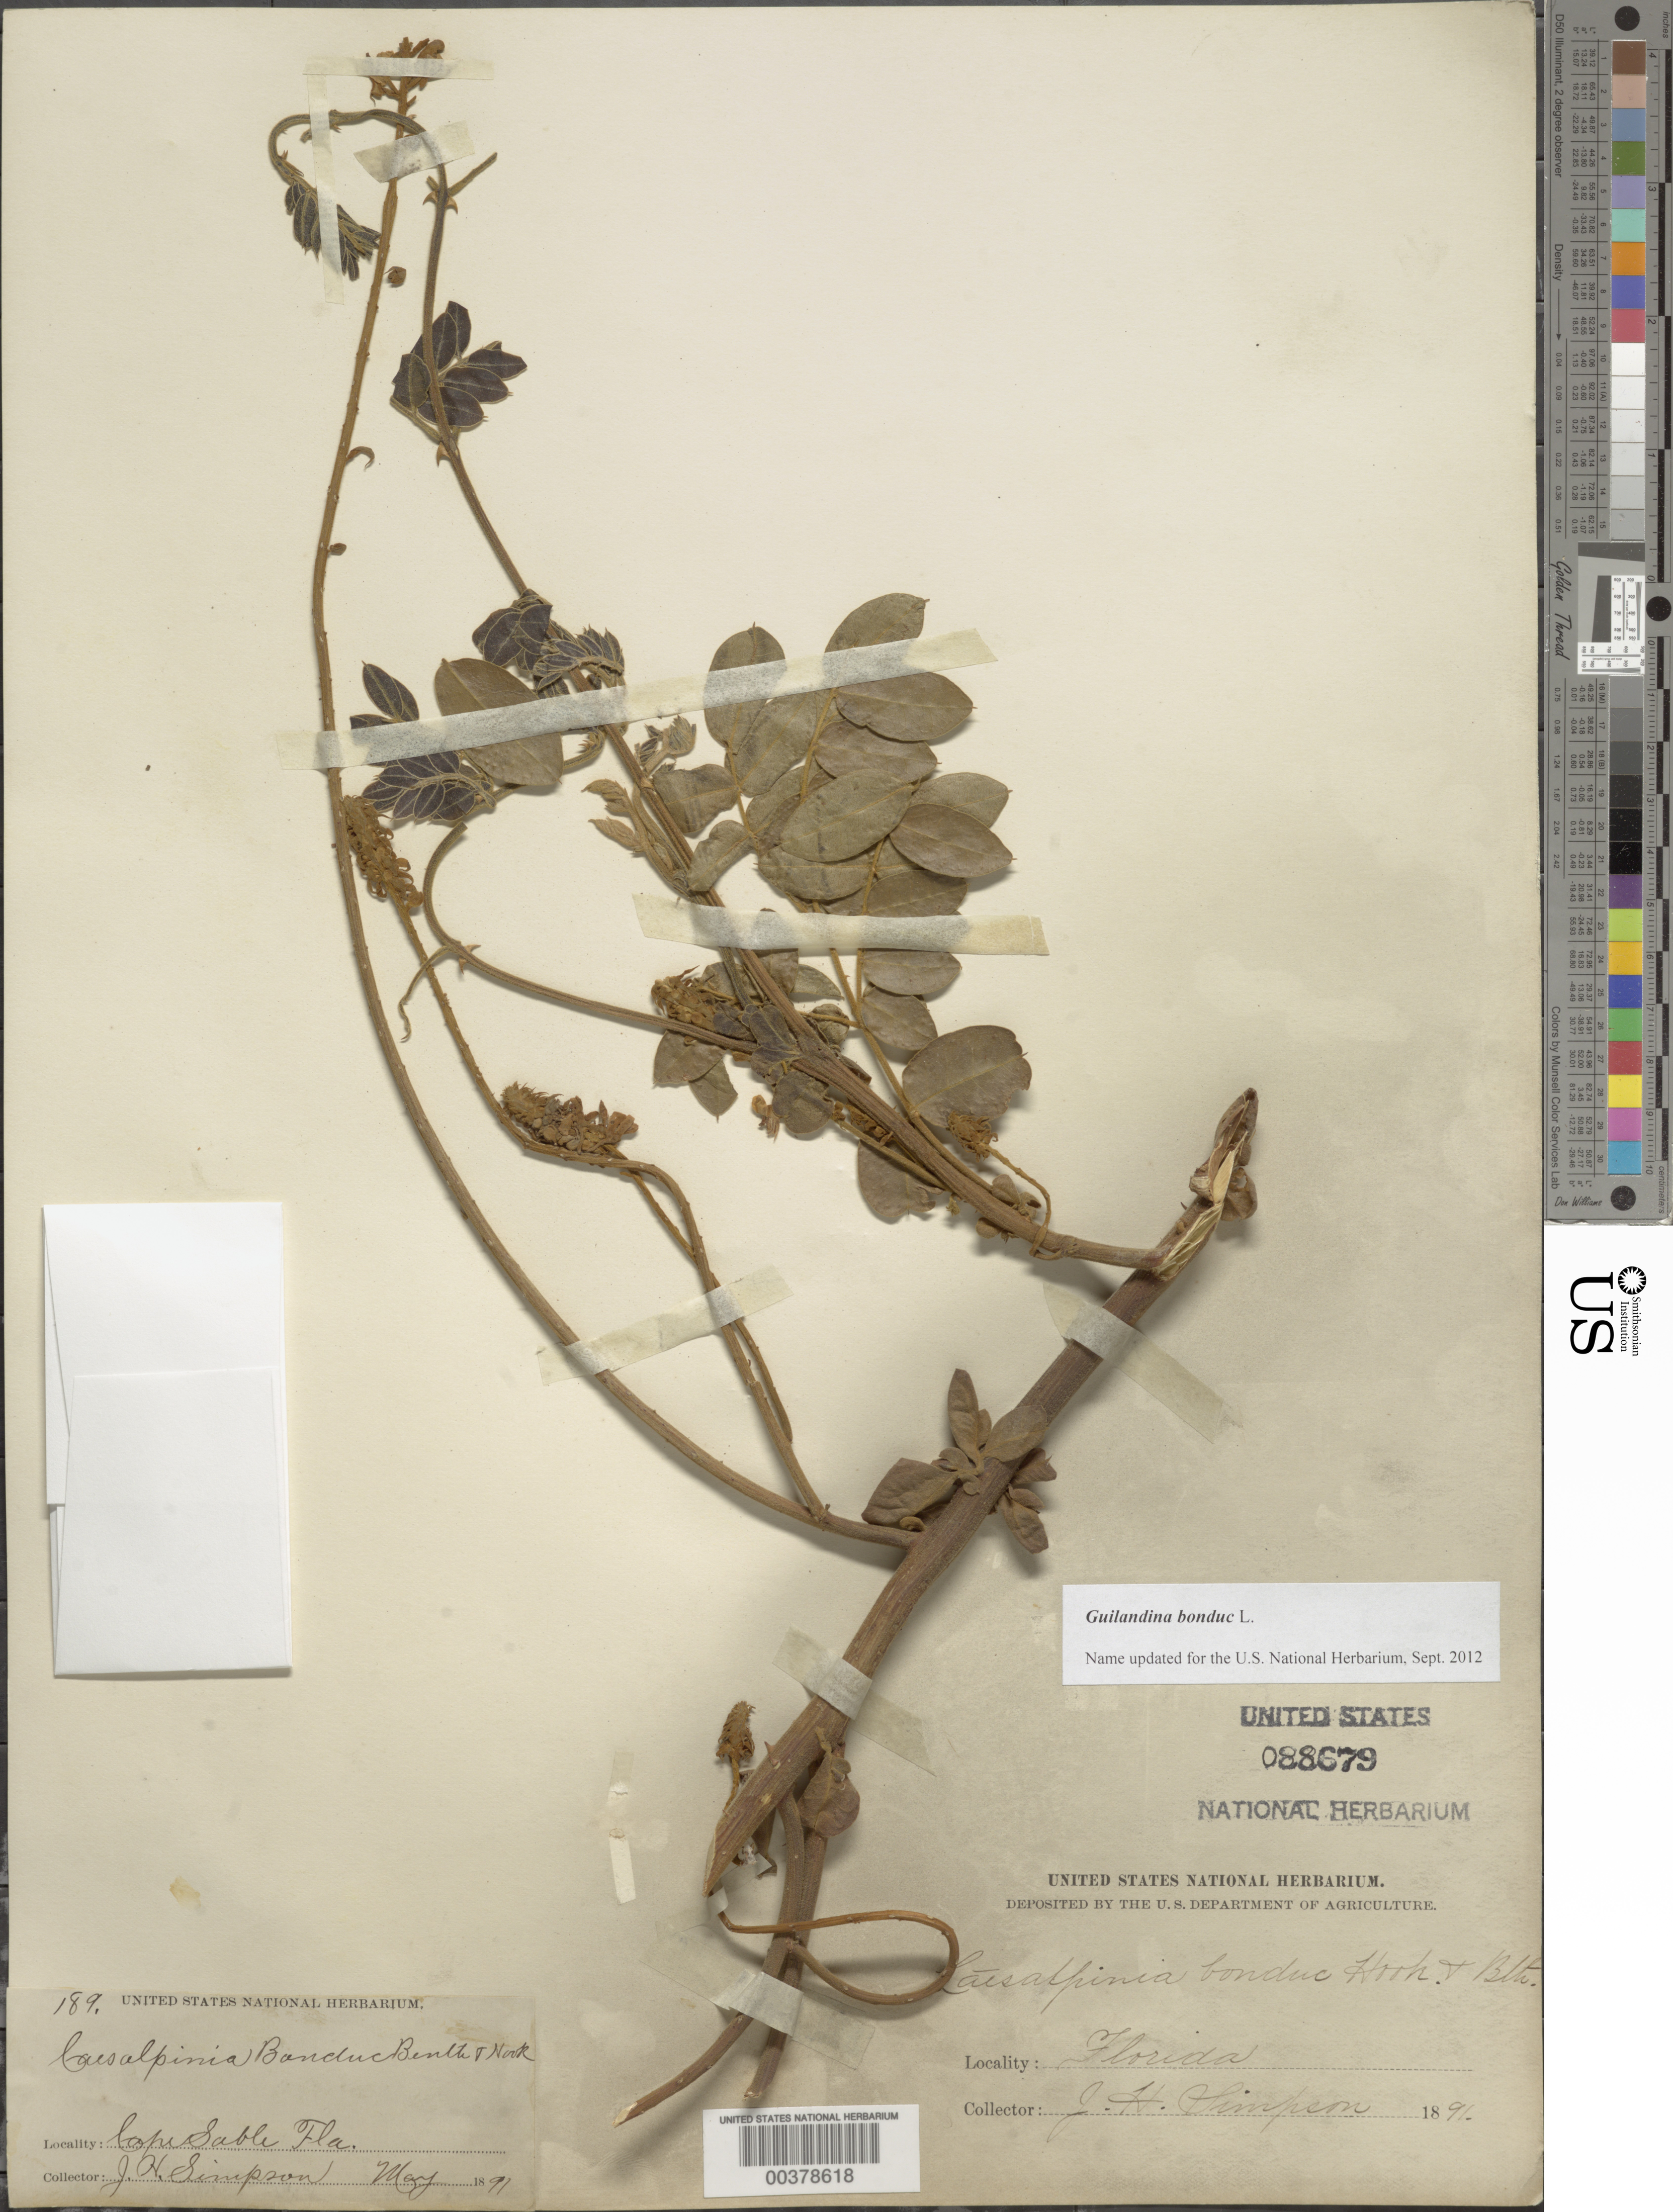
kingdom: Plantae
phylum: Tracheophyta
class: Magnoliopsida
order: Fabales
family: Fabaceae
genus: Guilandina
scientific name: Guilandina bonduc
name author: L.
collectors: J. H. Simpson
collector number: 189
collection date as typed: May 1891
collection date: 1891-05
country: United States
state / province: Florida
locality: Cape sable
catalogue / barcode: US 88679